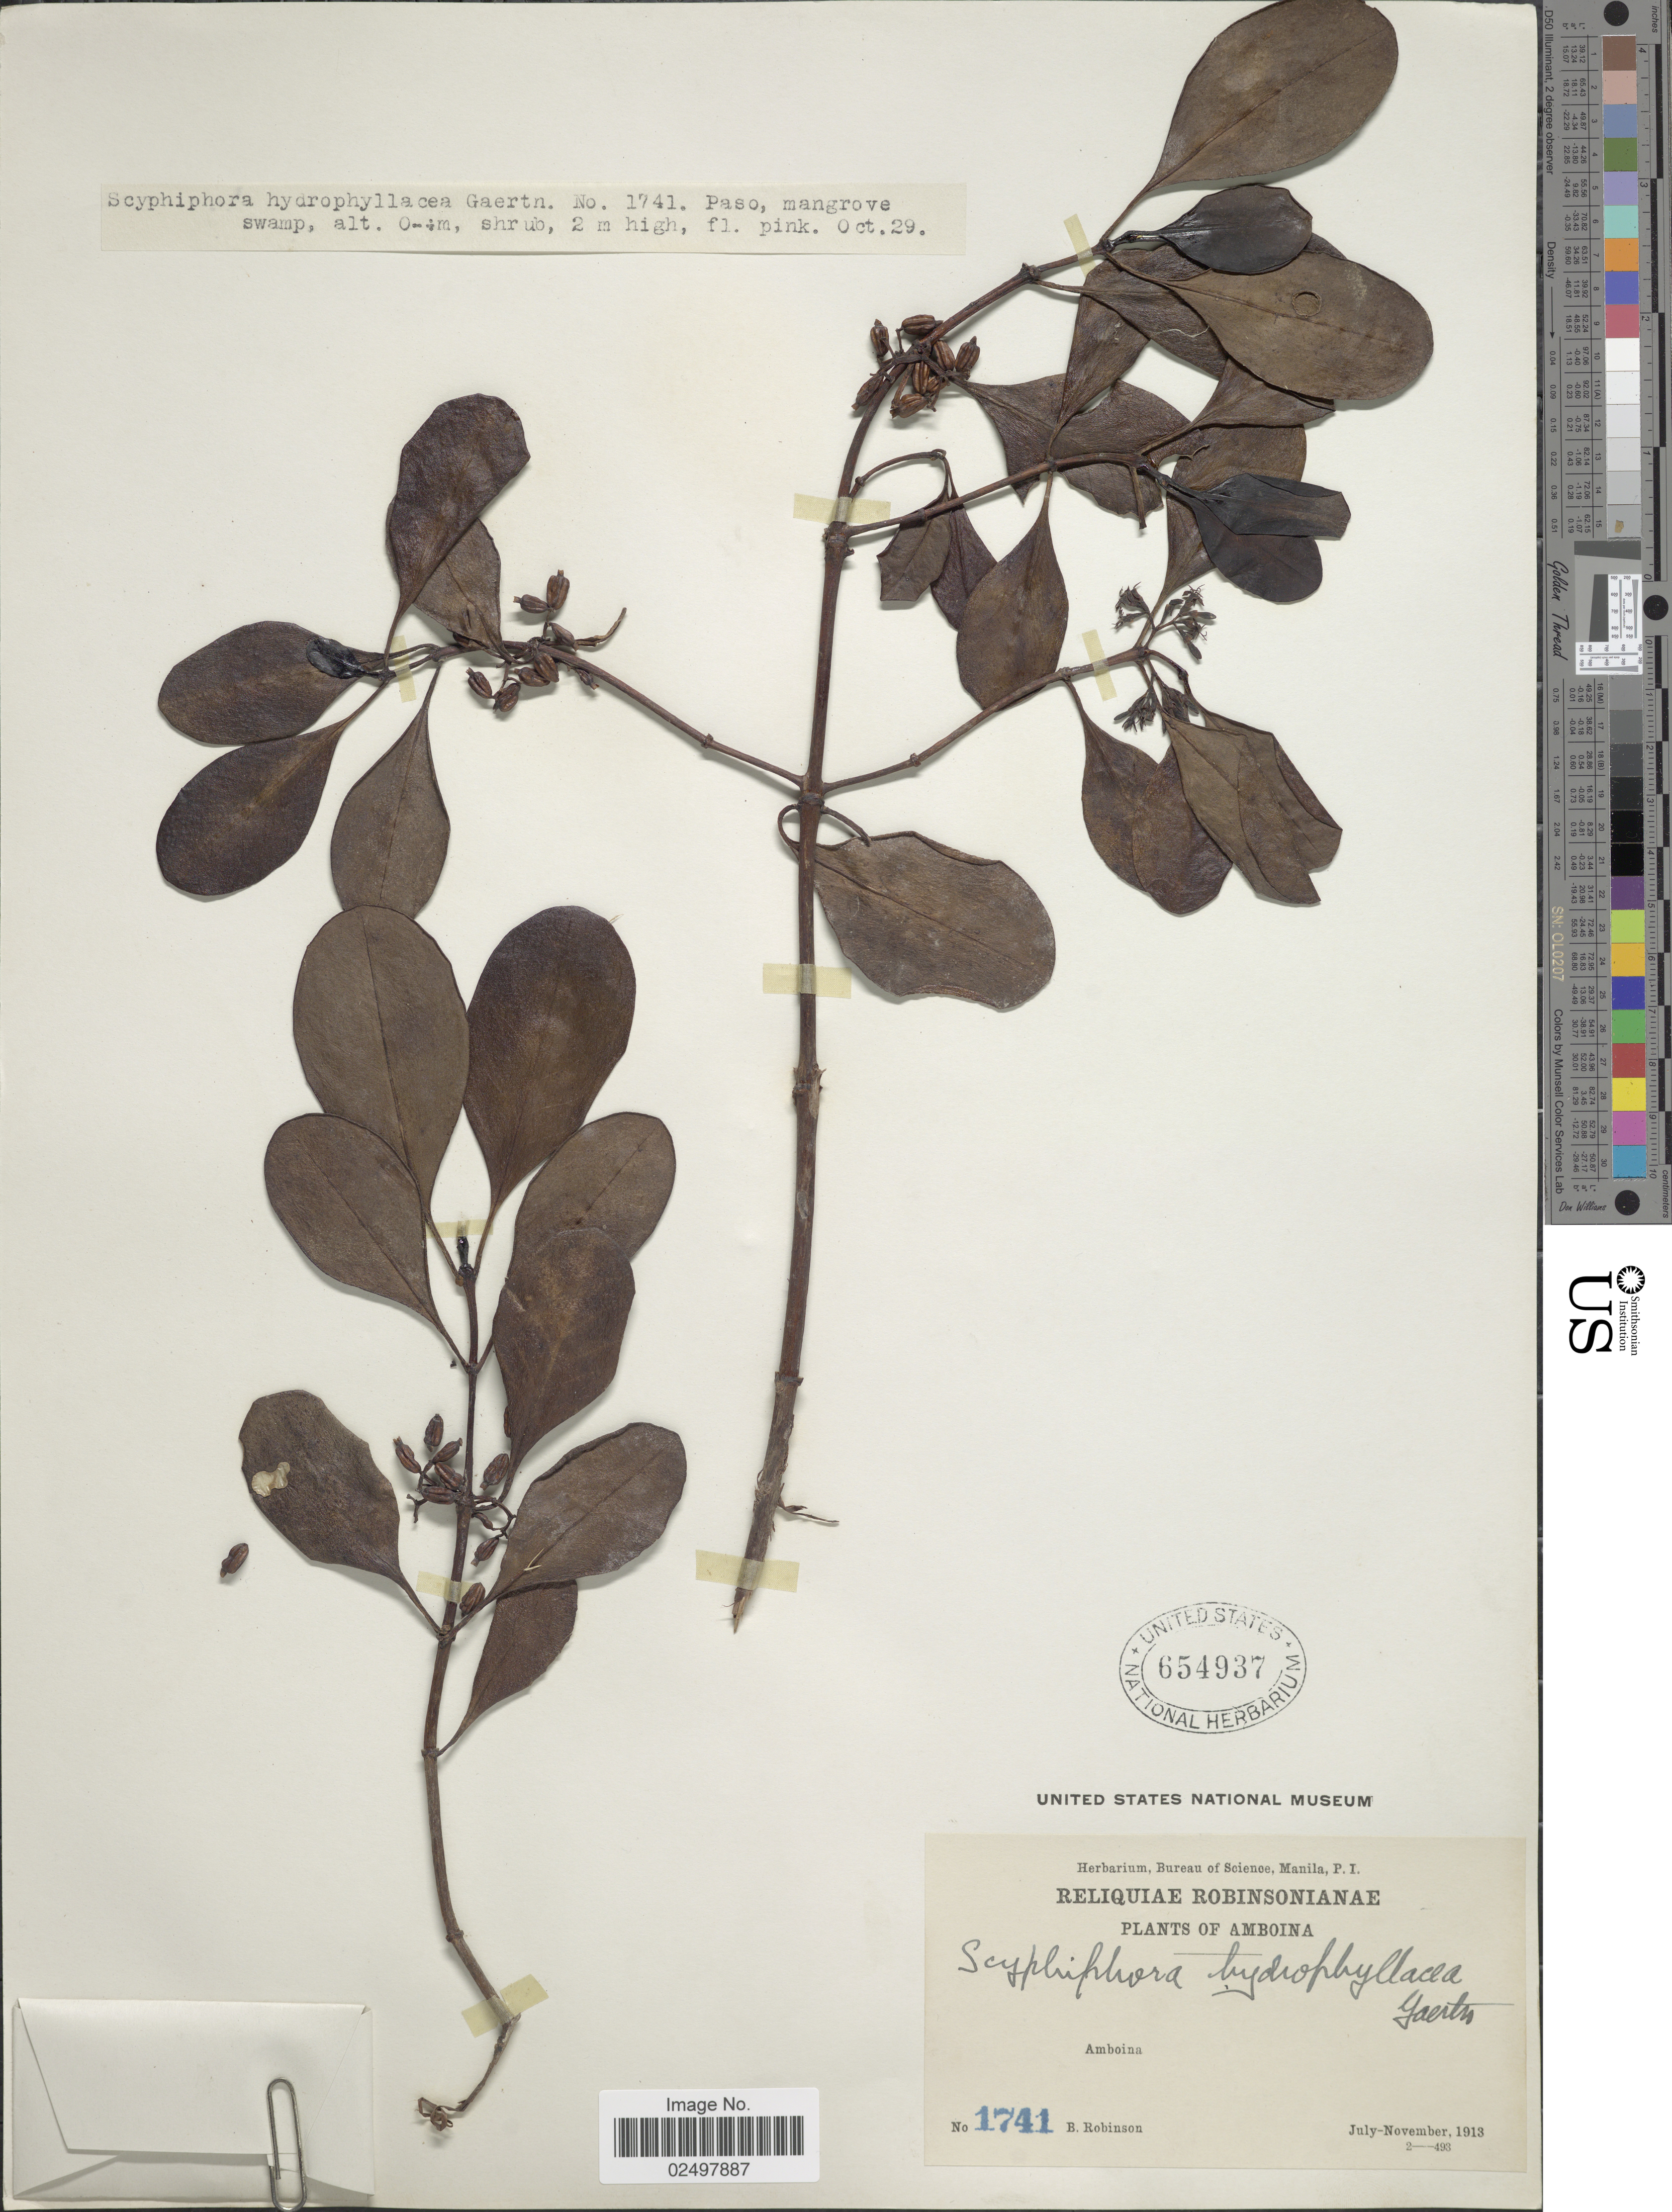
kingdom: Plantae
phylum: Tracheophyta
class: Magnoliopsida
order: Gentianales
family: Rubiaceae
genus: Scyphiphora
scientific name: Scyphiphora hydrophyllacea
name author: Gaertn.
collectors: B. Robinson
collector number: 1741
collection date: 1913-10-29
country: Indonesia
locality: Amboina, Paso, mangrove swamp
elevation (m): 0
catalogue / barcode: US 654937